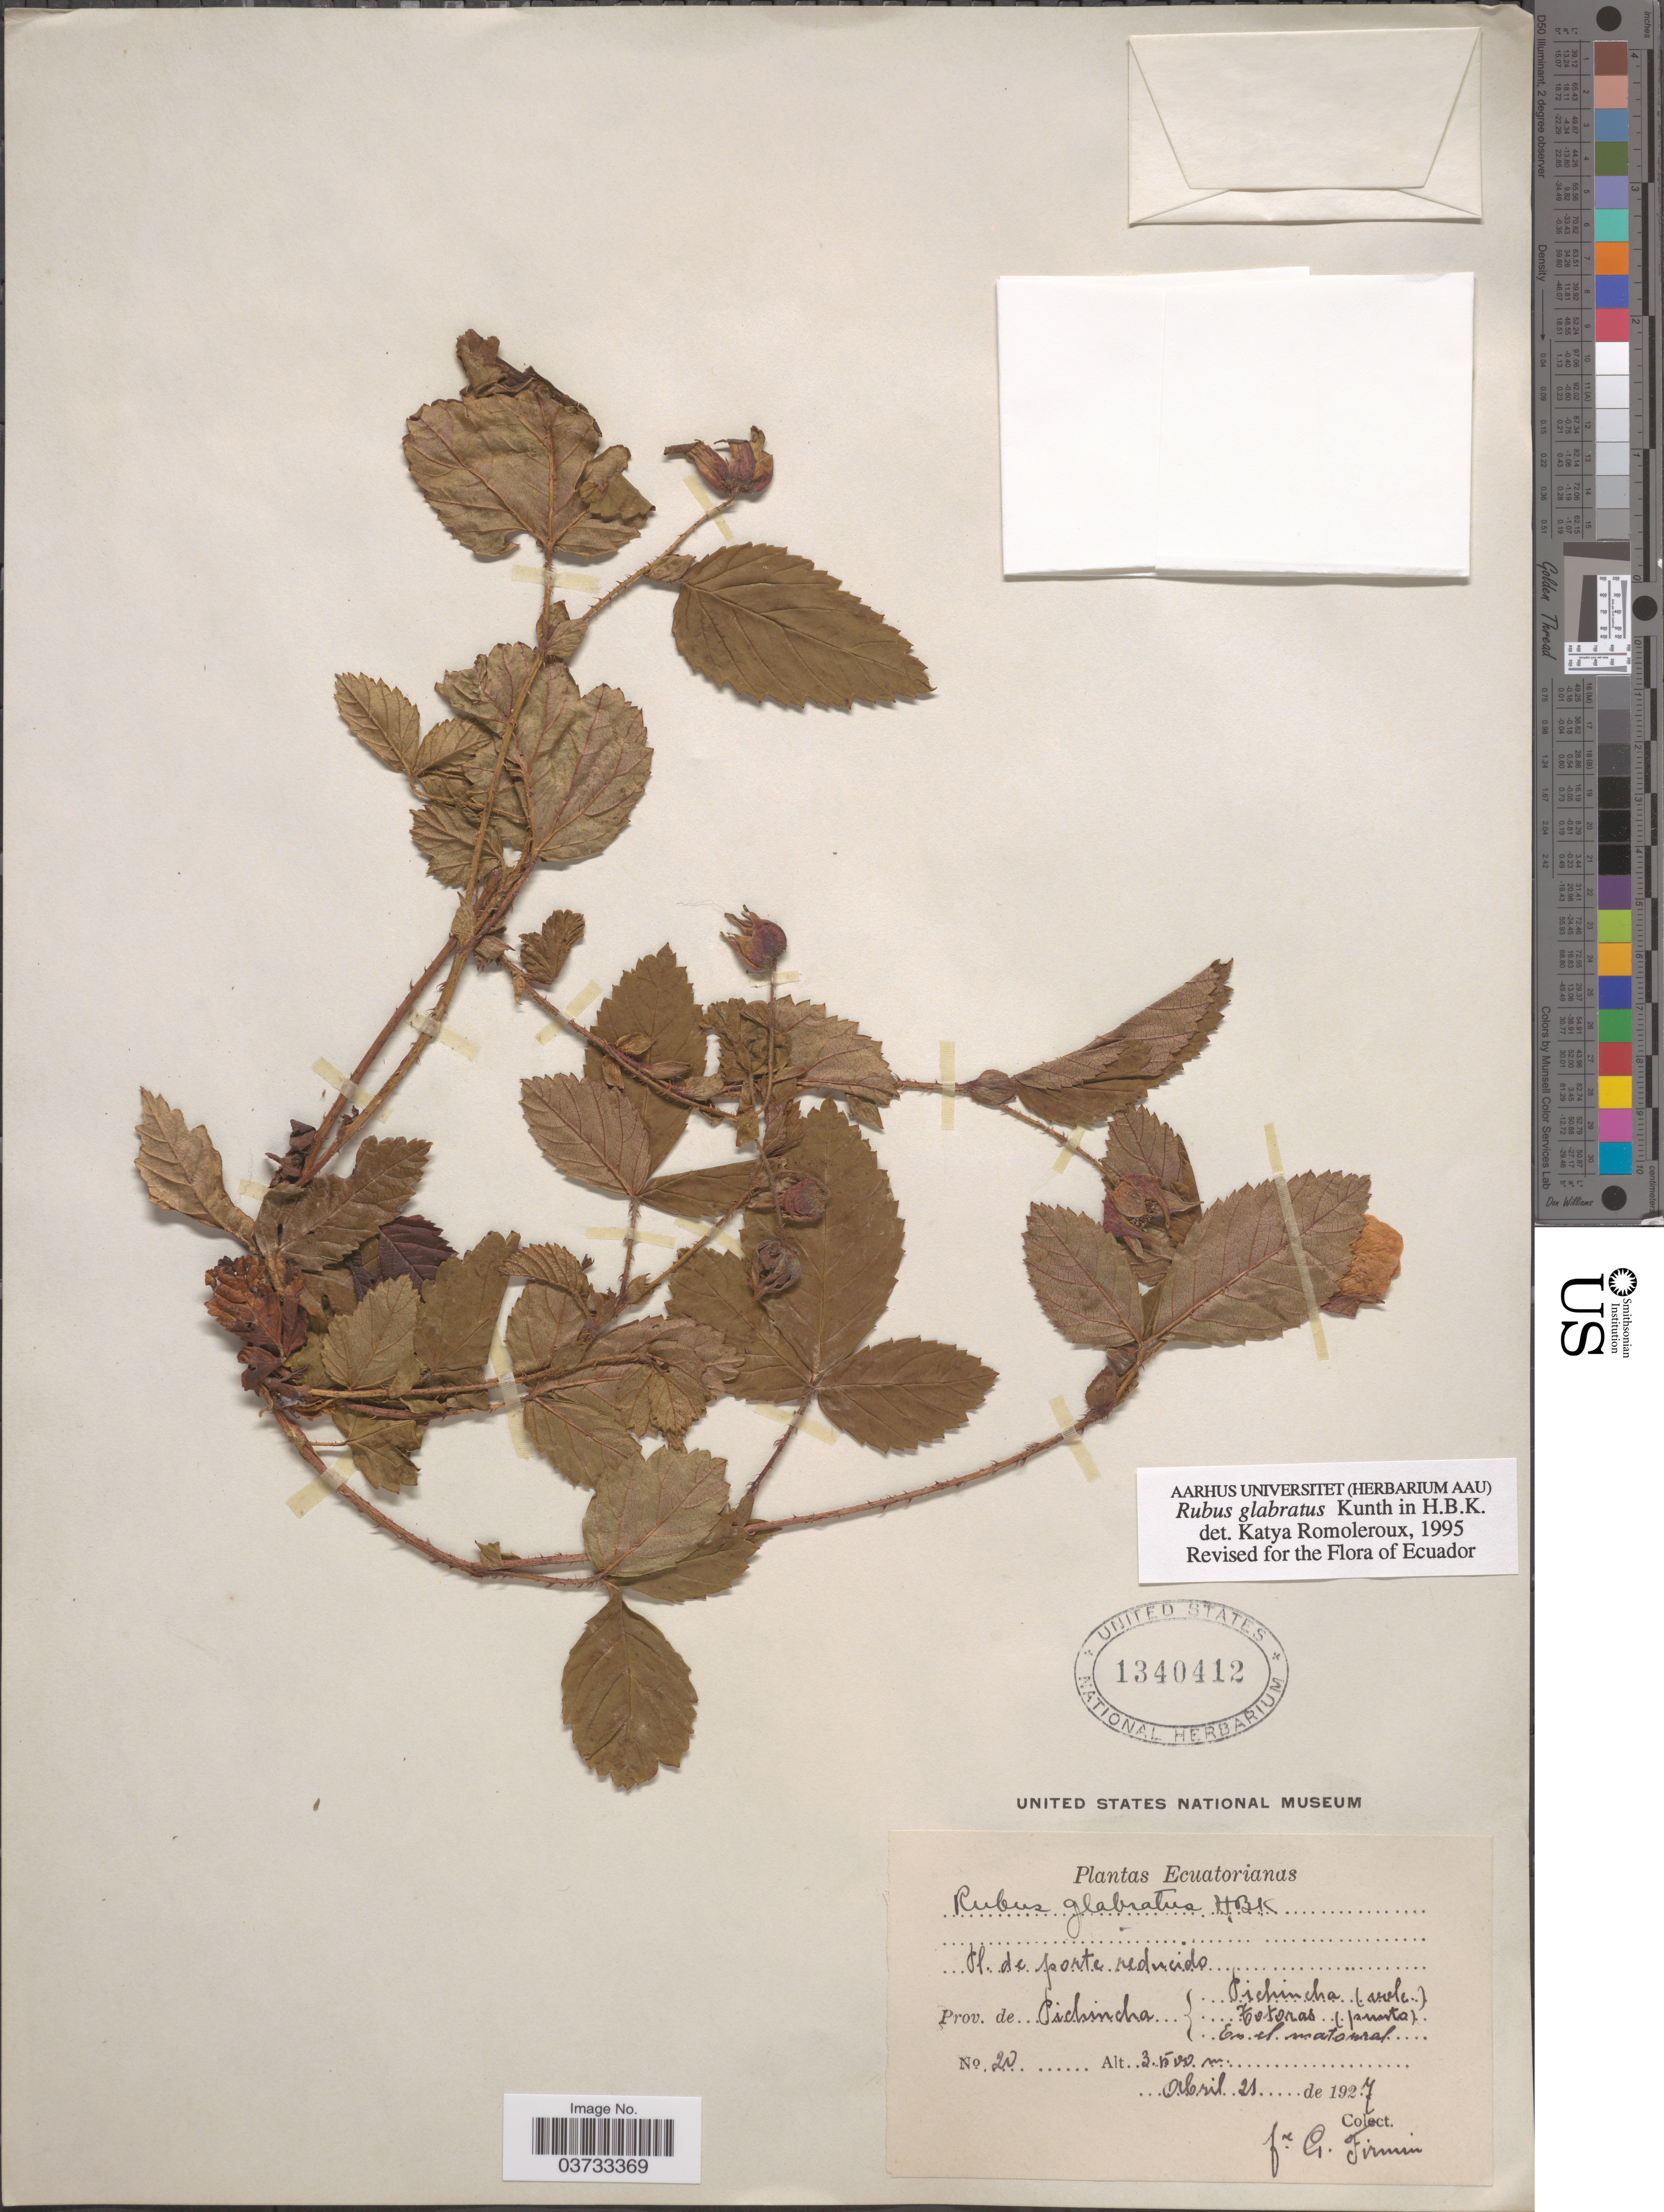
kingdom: Plantae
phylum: Tracheophyta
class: Magnoliopsida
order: Rosales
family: Rosaceae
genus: Rubus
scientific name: Rubus glabratus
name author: Kunth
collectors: F. Firmin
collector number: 20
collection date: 1927-04-21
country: Ecuador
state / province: Pichincha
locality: Pichincha (vale). Zotoras (punto). En el matorral.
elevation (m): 3500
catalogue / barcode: US 1340412